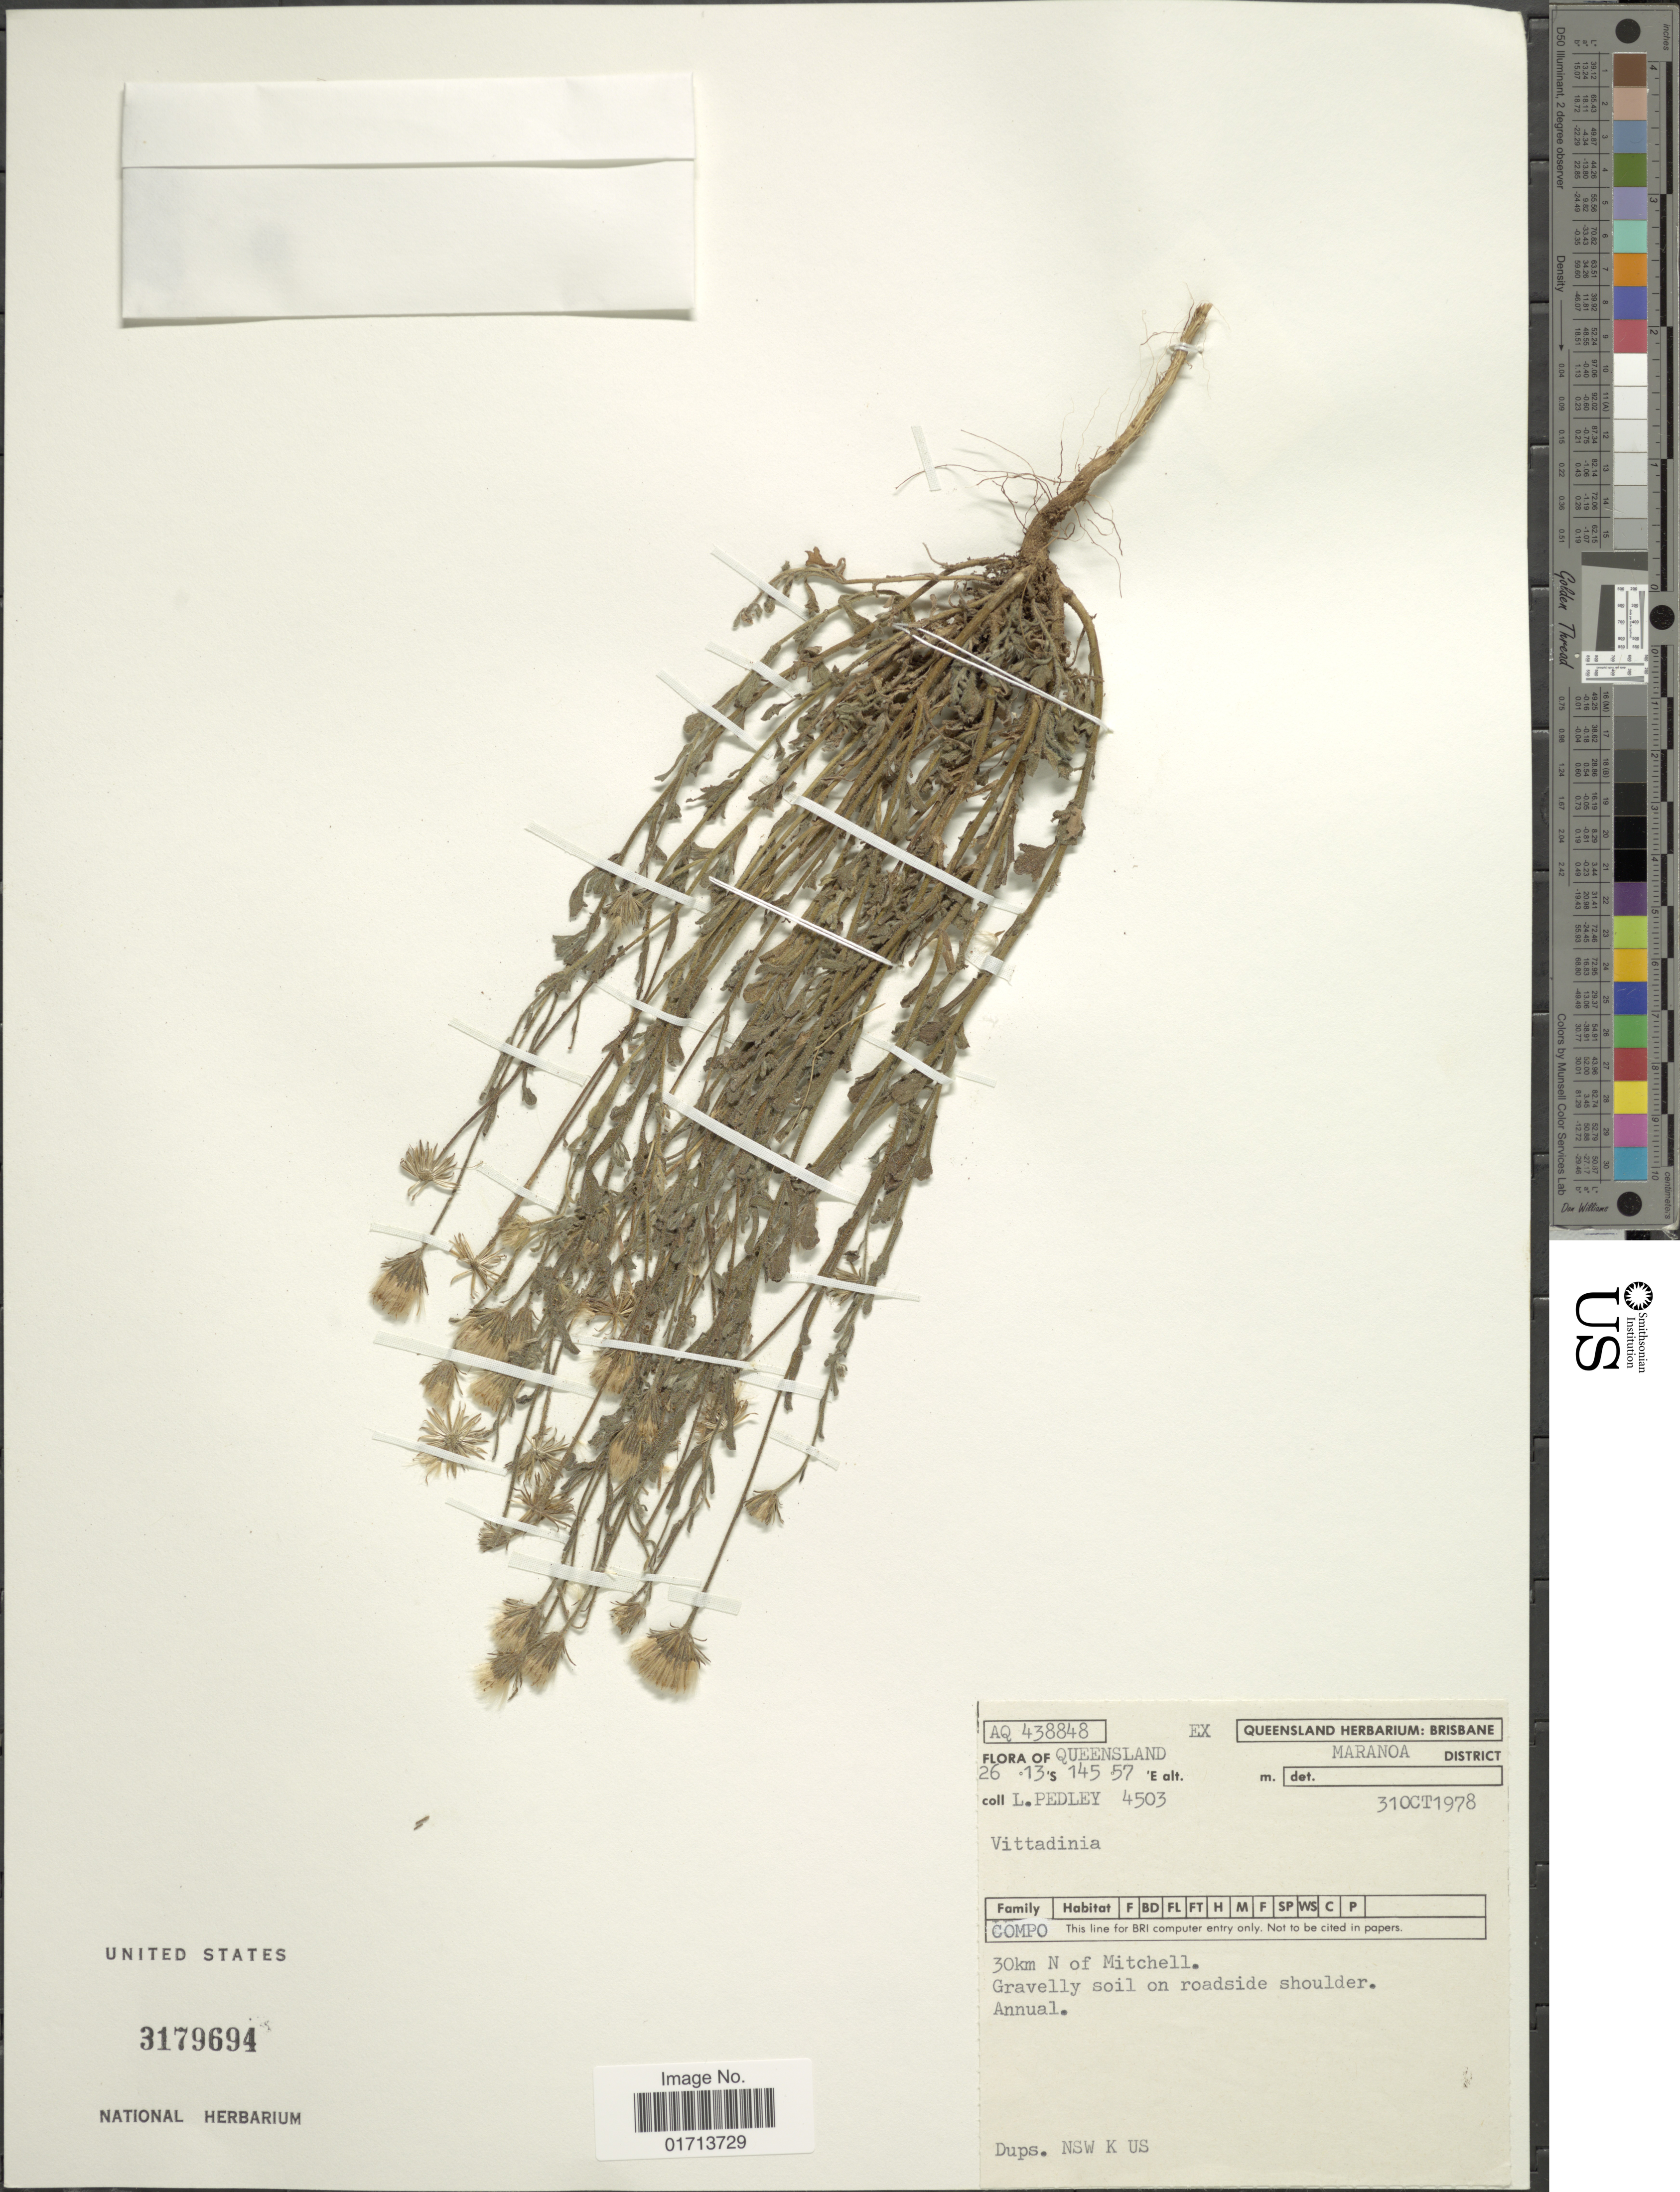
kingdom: Plantae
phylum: Tracheophyta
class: Magnoliopsida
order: Asterales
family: Asteraceae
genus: Vittadinia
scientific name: Vittadinia sp.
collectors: L. Pedley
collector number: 4503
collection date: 1978-10-31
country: Australia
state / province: Queensland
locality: Maranoa District, 30km N of Mitchell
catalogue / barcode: US 3179694